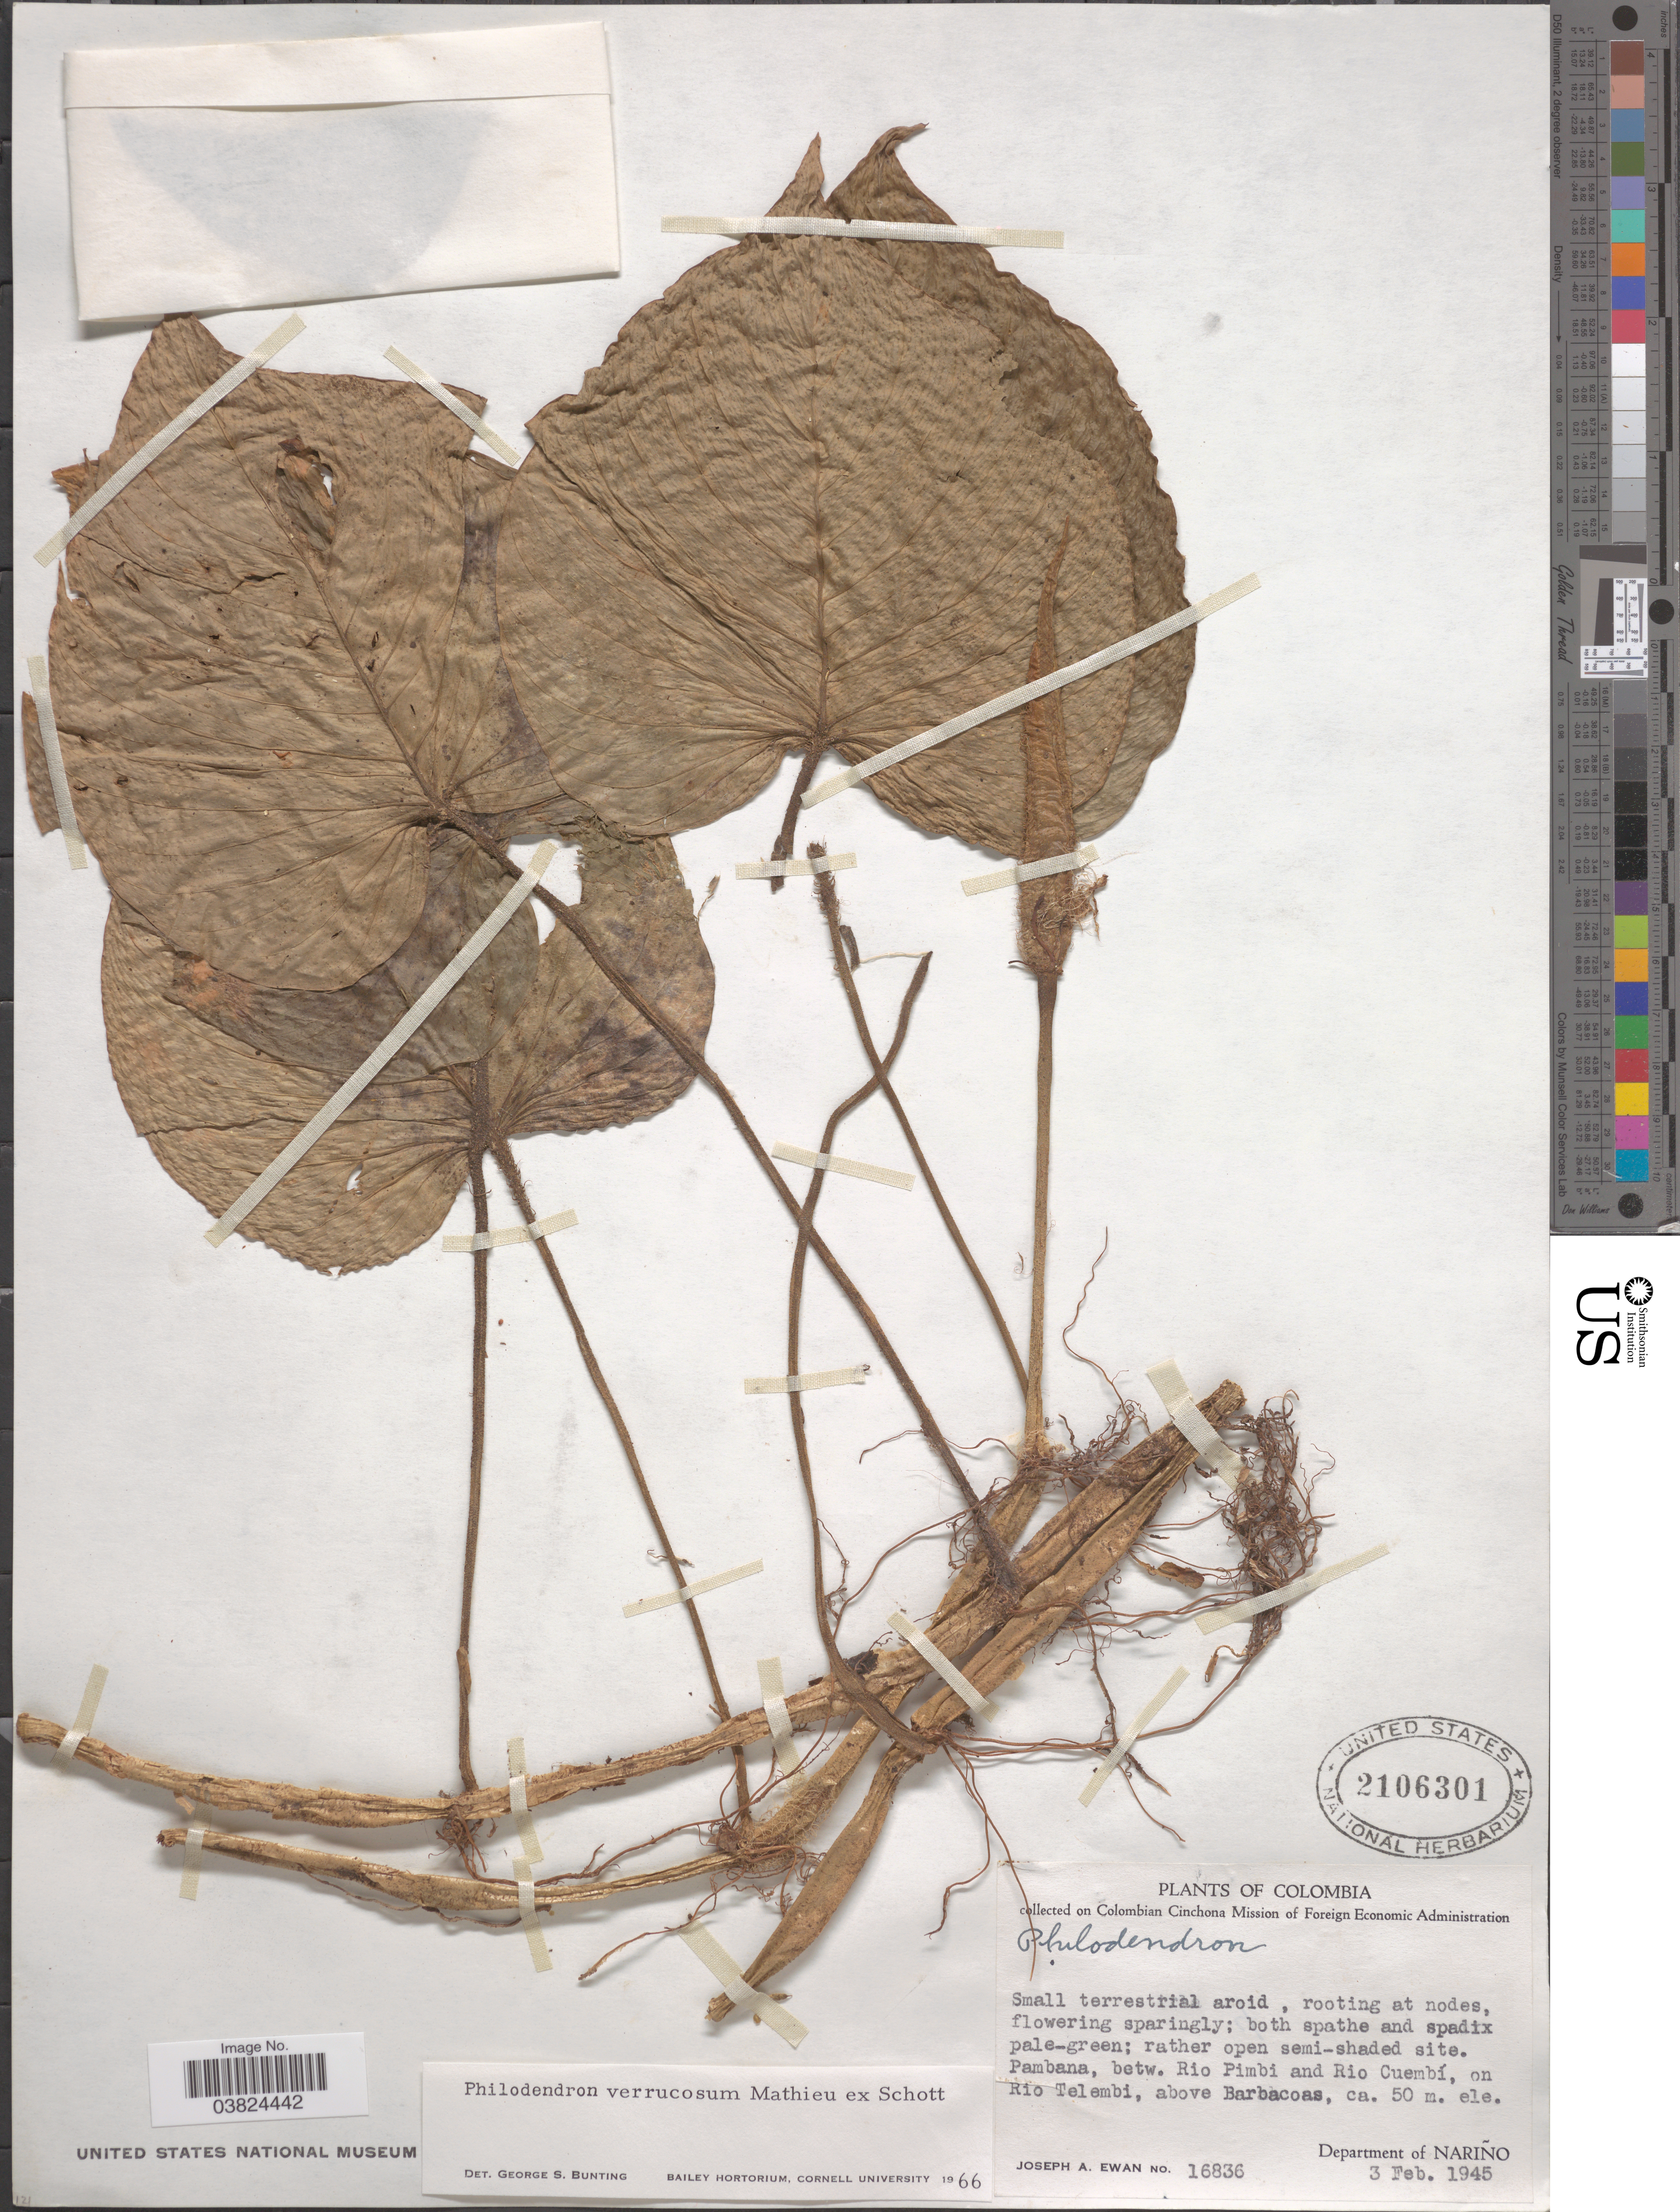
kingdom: Plantae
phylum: Tracheophyta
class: Liliopsida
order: Alismatales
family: Araceae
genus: Philodendron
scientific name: Philodendron verrucosum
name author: L. Mathieu ex Schott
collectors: J. A. Ewan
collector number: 16836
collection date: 1945-02-03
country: Colombia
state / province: Nariño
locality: Pambana, betw. Rio Pimbi and Rio Cuembí, on Rio Telembi, above Barbacoas.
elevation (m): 50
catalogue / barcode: US 2106301